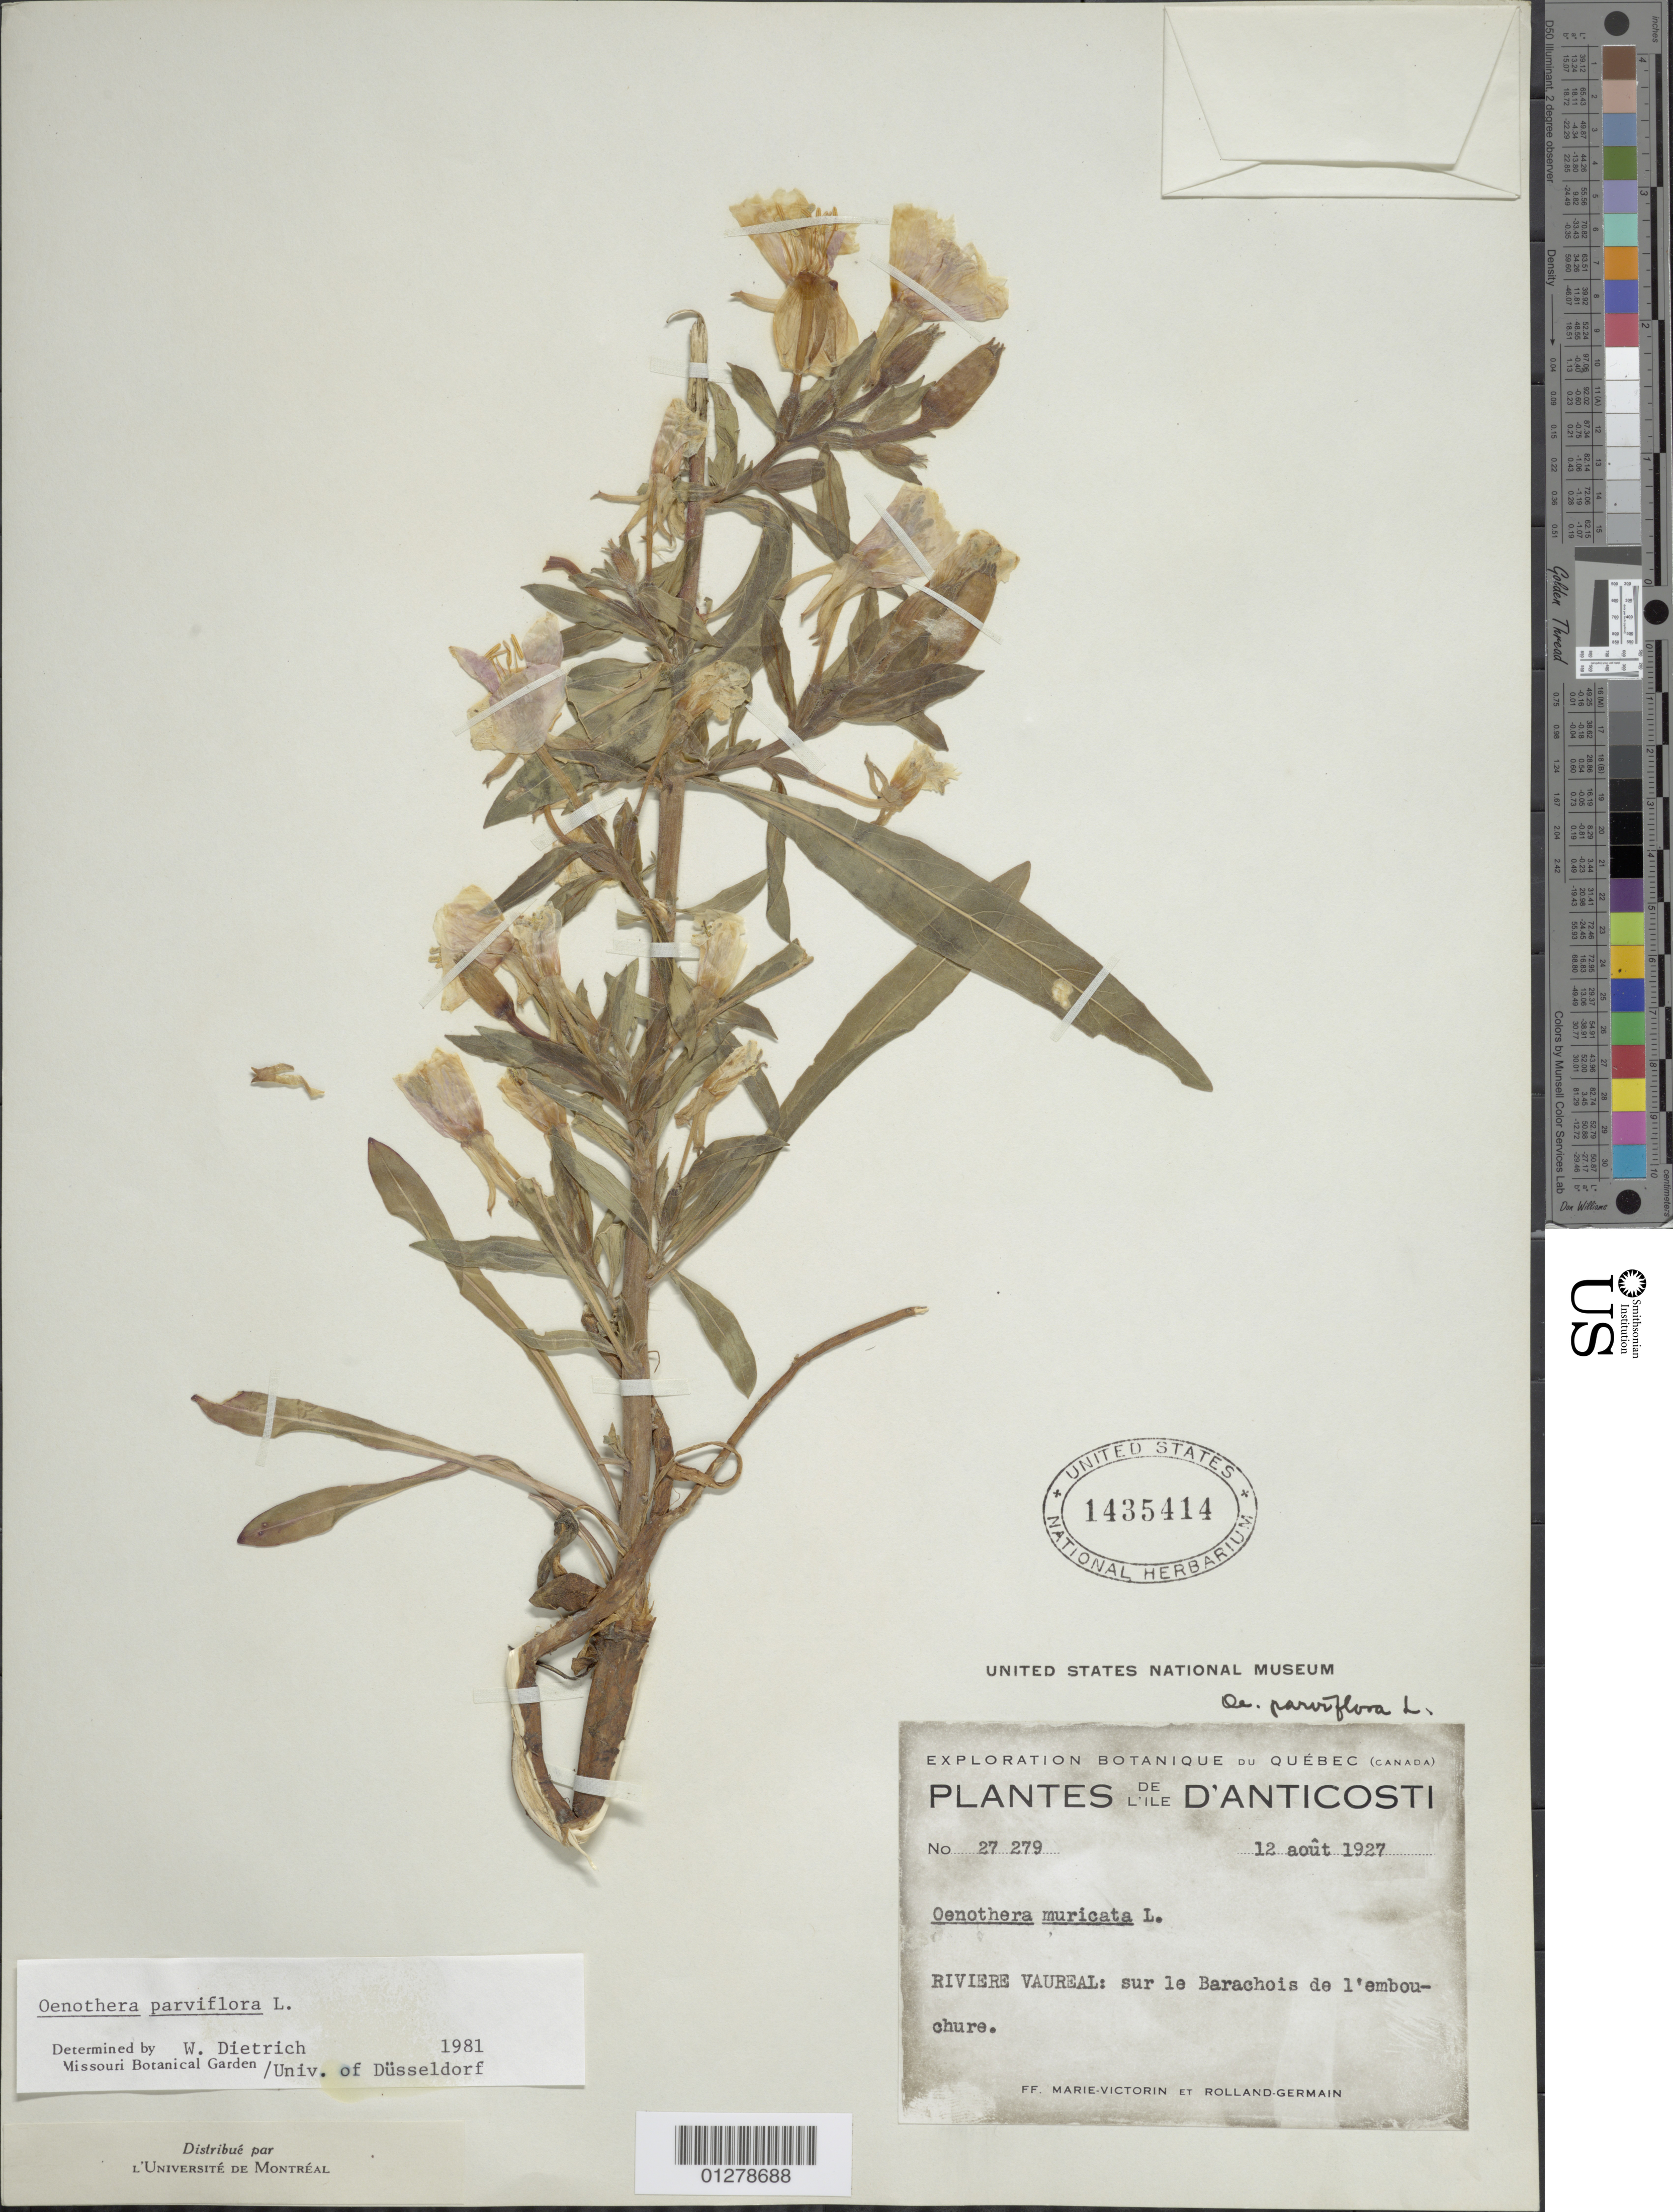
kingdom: Plantae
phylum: Tracheophyta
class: Magnoliopsida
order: Myrtales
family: Onagraceae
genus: Oenothera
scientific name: Oenothera parviflora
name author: L.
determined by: Dietrich, W.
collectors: Fr. Marie-Victorin & Rolland-Germain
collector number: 27 279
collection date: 1927-08-12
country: Canada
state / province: Quebec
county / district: Minganie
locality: L'Ile D'Anticosti, riviere Vaureal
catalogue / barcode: US 1435414